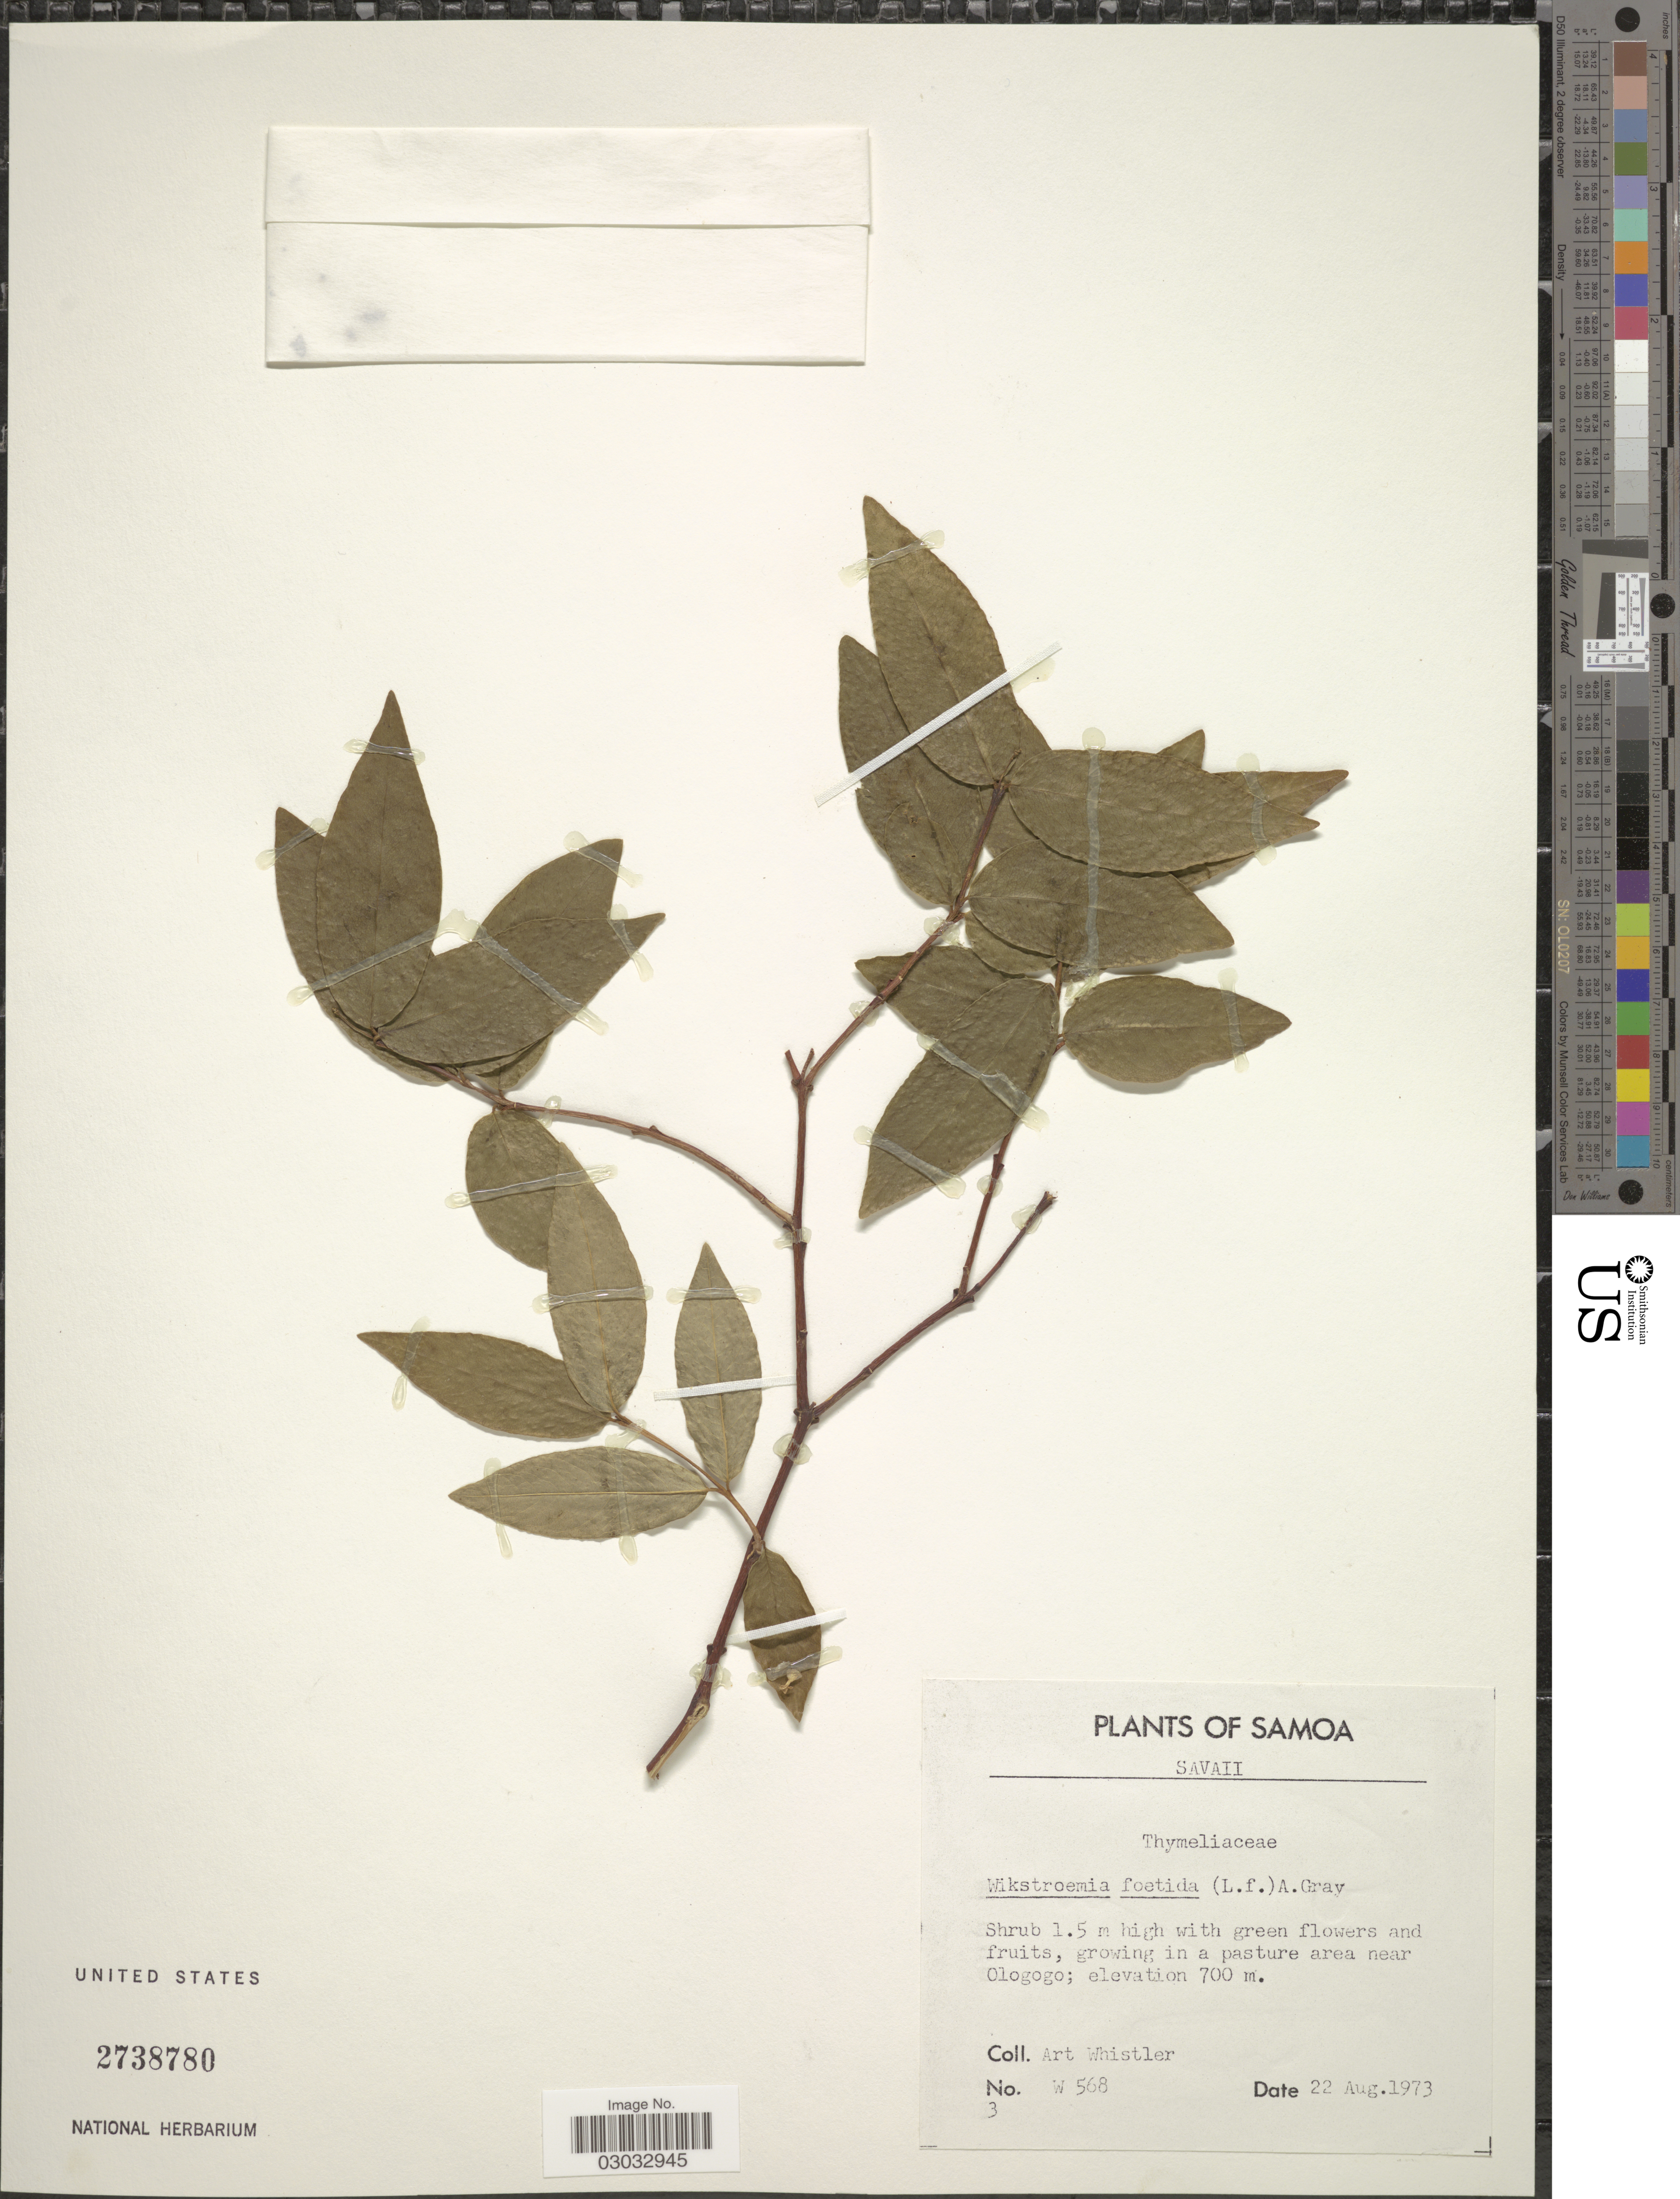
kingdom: Plantae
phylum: Tracheophyta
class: Magnoliopsida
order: Malvales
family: Thymelaeaceae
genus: Wikstroemia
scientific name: Wikstroemia coriacea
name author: Seem.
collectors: A. Whistler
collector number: W568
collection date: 1973-08-22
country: Samoa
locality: Samoa, Savai'i, growing in a pasture area near Ologogo.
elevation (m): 700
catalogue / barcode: US 2738780